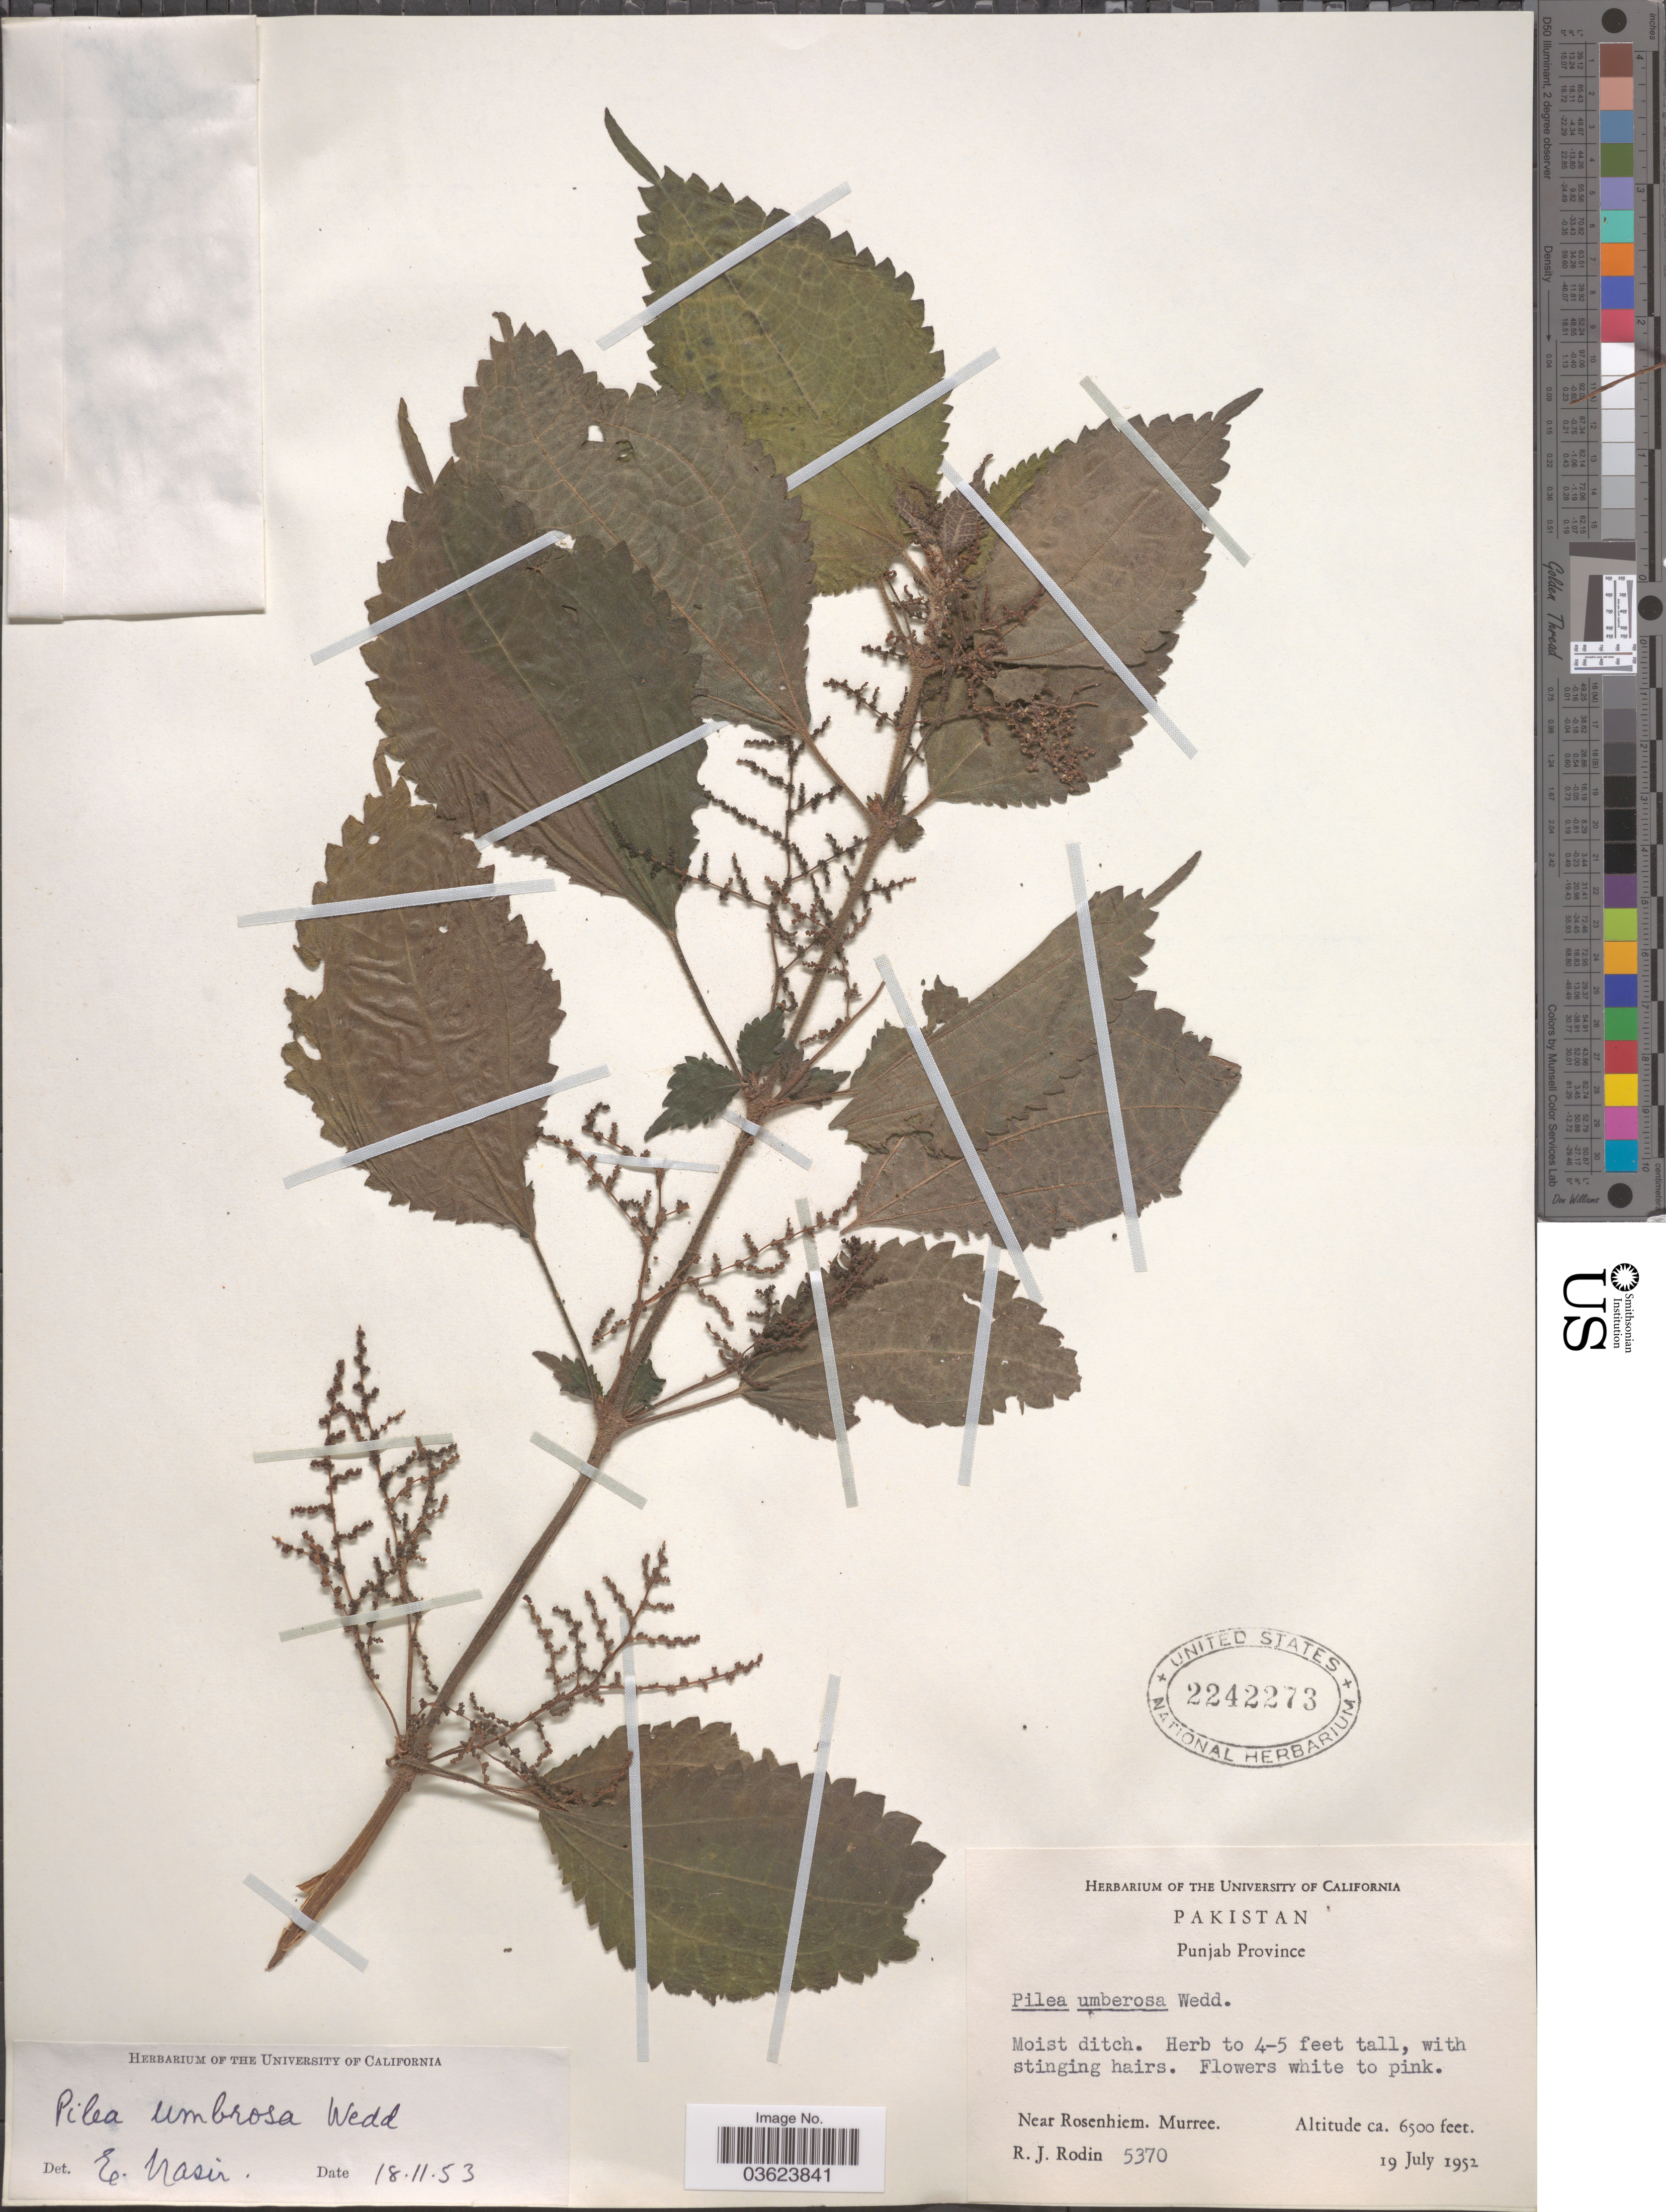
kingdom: Plantae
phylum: Tracheophyta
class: Magnoliopsida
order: Rosales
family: Urticaceae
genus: Pilea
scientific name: Pilea umbrosa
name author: Blume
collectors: R. J. Rodin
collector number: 5370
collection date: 1952-07-19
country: Pakistan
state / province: Punjab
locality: Near Rosenhiem. Murree.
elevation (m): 1981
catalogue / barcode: US 2242273